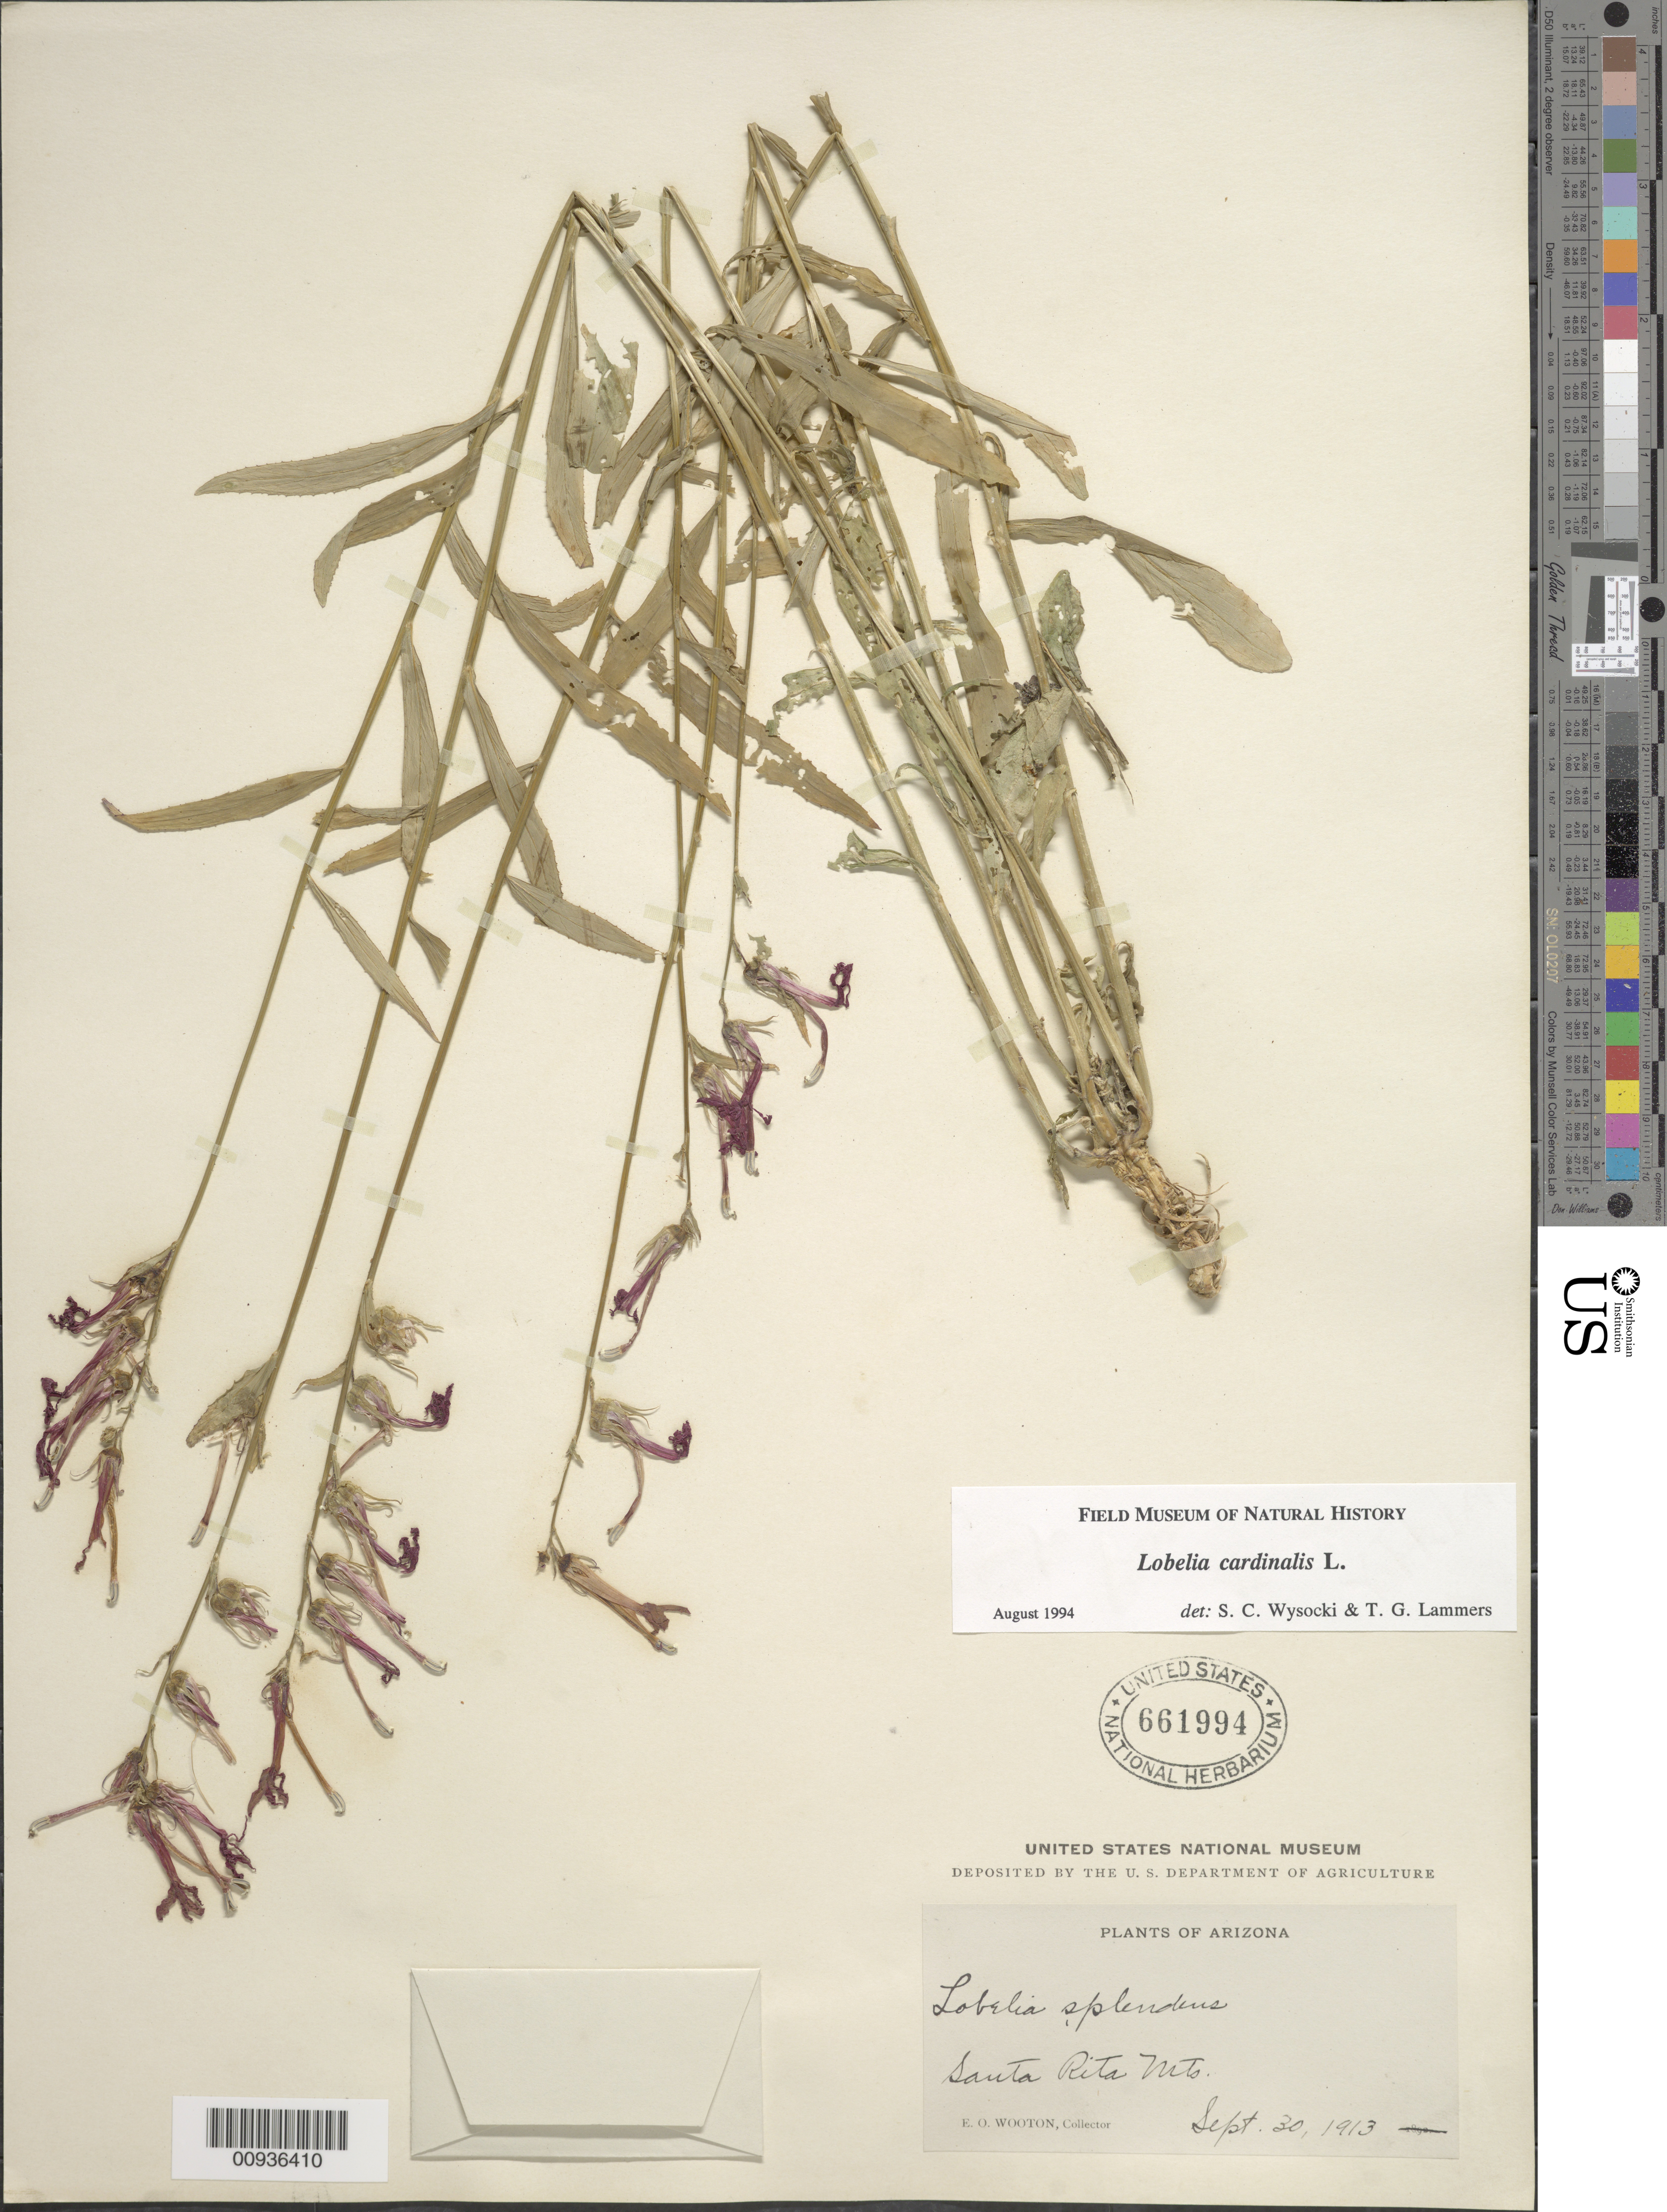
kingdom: Plantae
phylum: Tracheophyta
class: Magnoliopsida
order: Asterales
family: Campanulaceae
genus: Lobelia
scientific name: Lobelia cardinalis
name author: L.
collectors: E. O. Wooton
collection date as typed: Sept. 30, 1913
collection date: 1913-09-30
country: United States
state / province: Arizona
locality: Santa Rita Mountains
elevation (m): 915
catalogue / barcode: US 661994